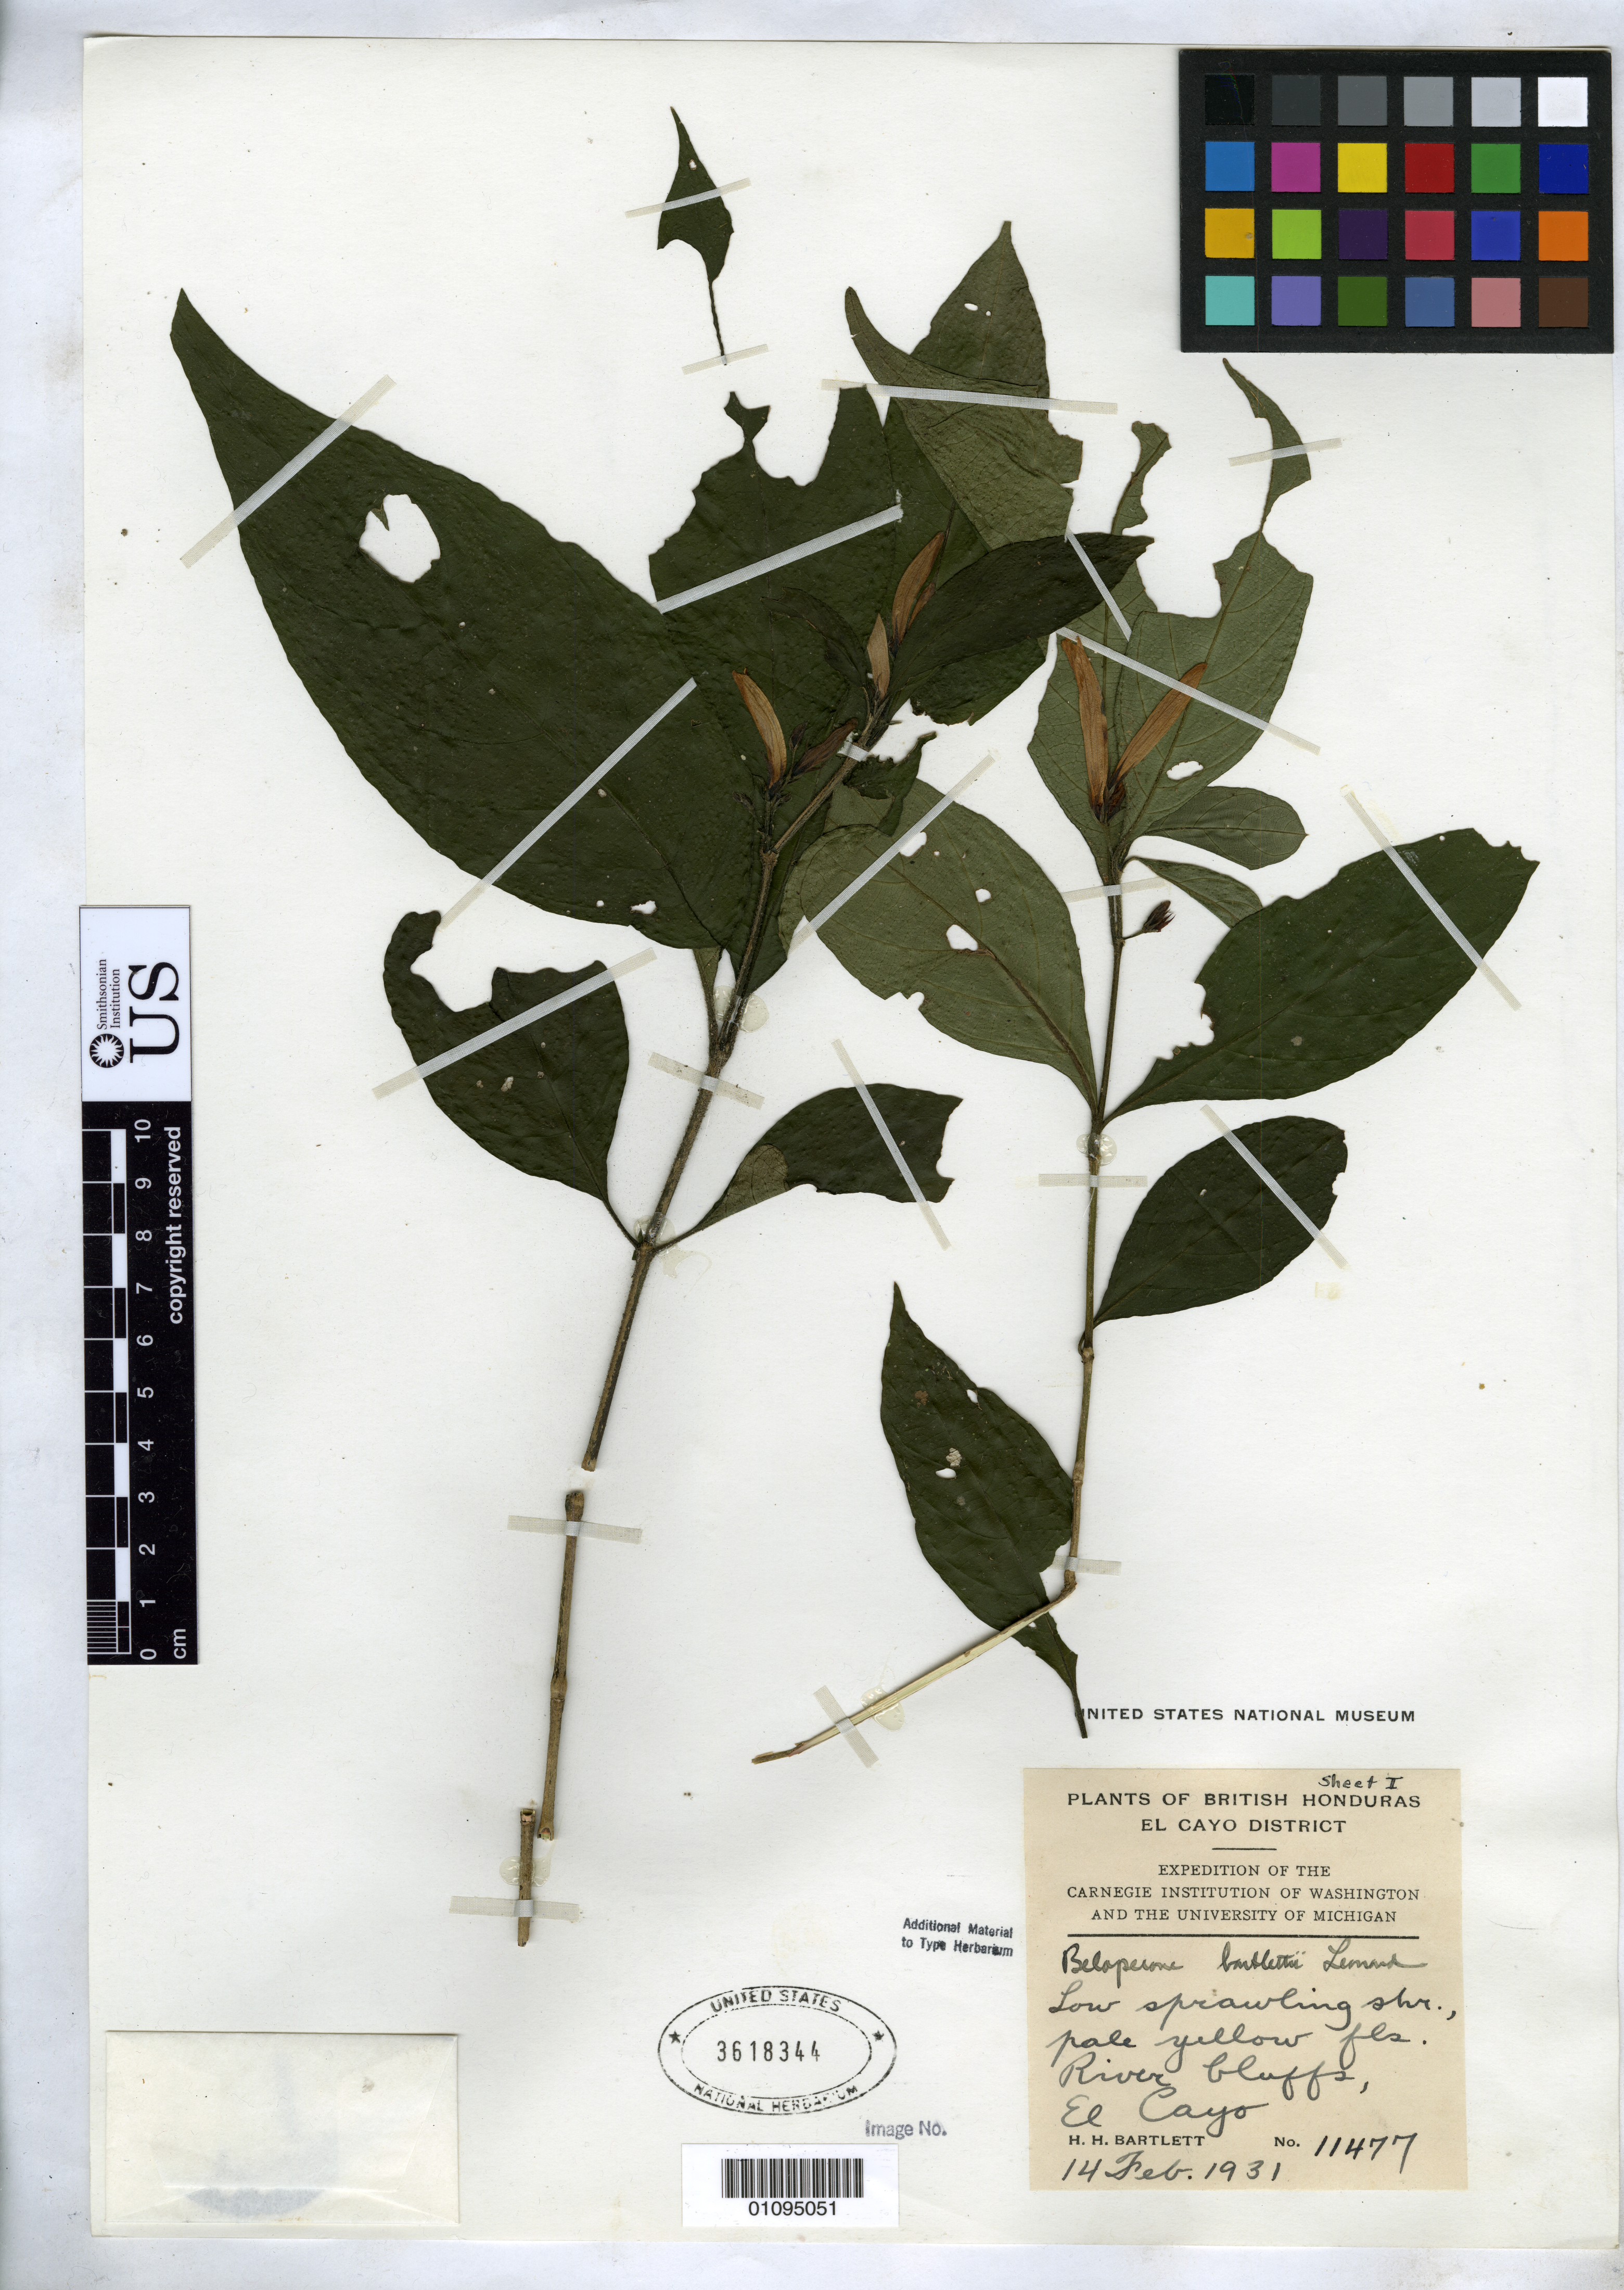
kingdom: Plantae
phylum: Tracheophyta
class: Magnoliopsida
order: Lamiales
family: Acanthaceae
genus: Beloperone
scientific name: Beloperone bartlettii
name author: Leonard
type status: Isotype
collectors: H. H. Bartlett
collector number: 11477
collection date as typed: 14 Feb 1931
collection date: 1931-02-14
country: Belize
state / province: Cayo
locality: River bluffs at El Cayo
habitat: River bluffs.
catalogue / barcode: US 3618344